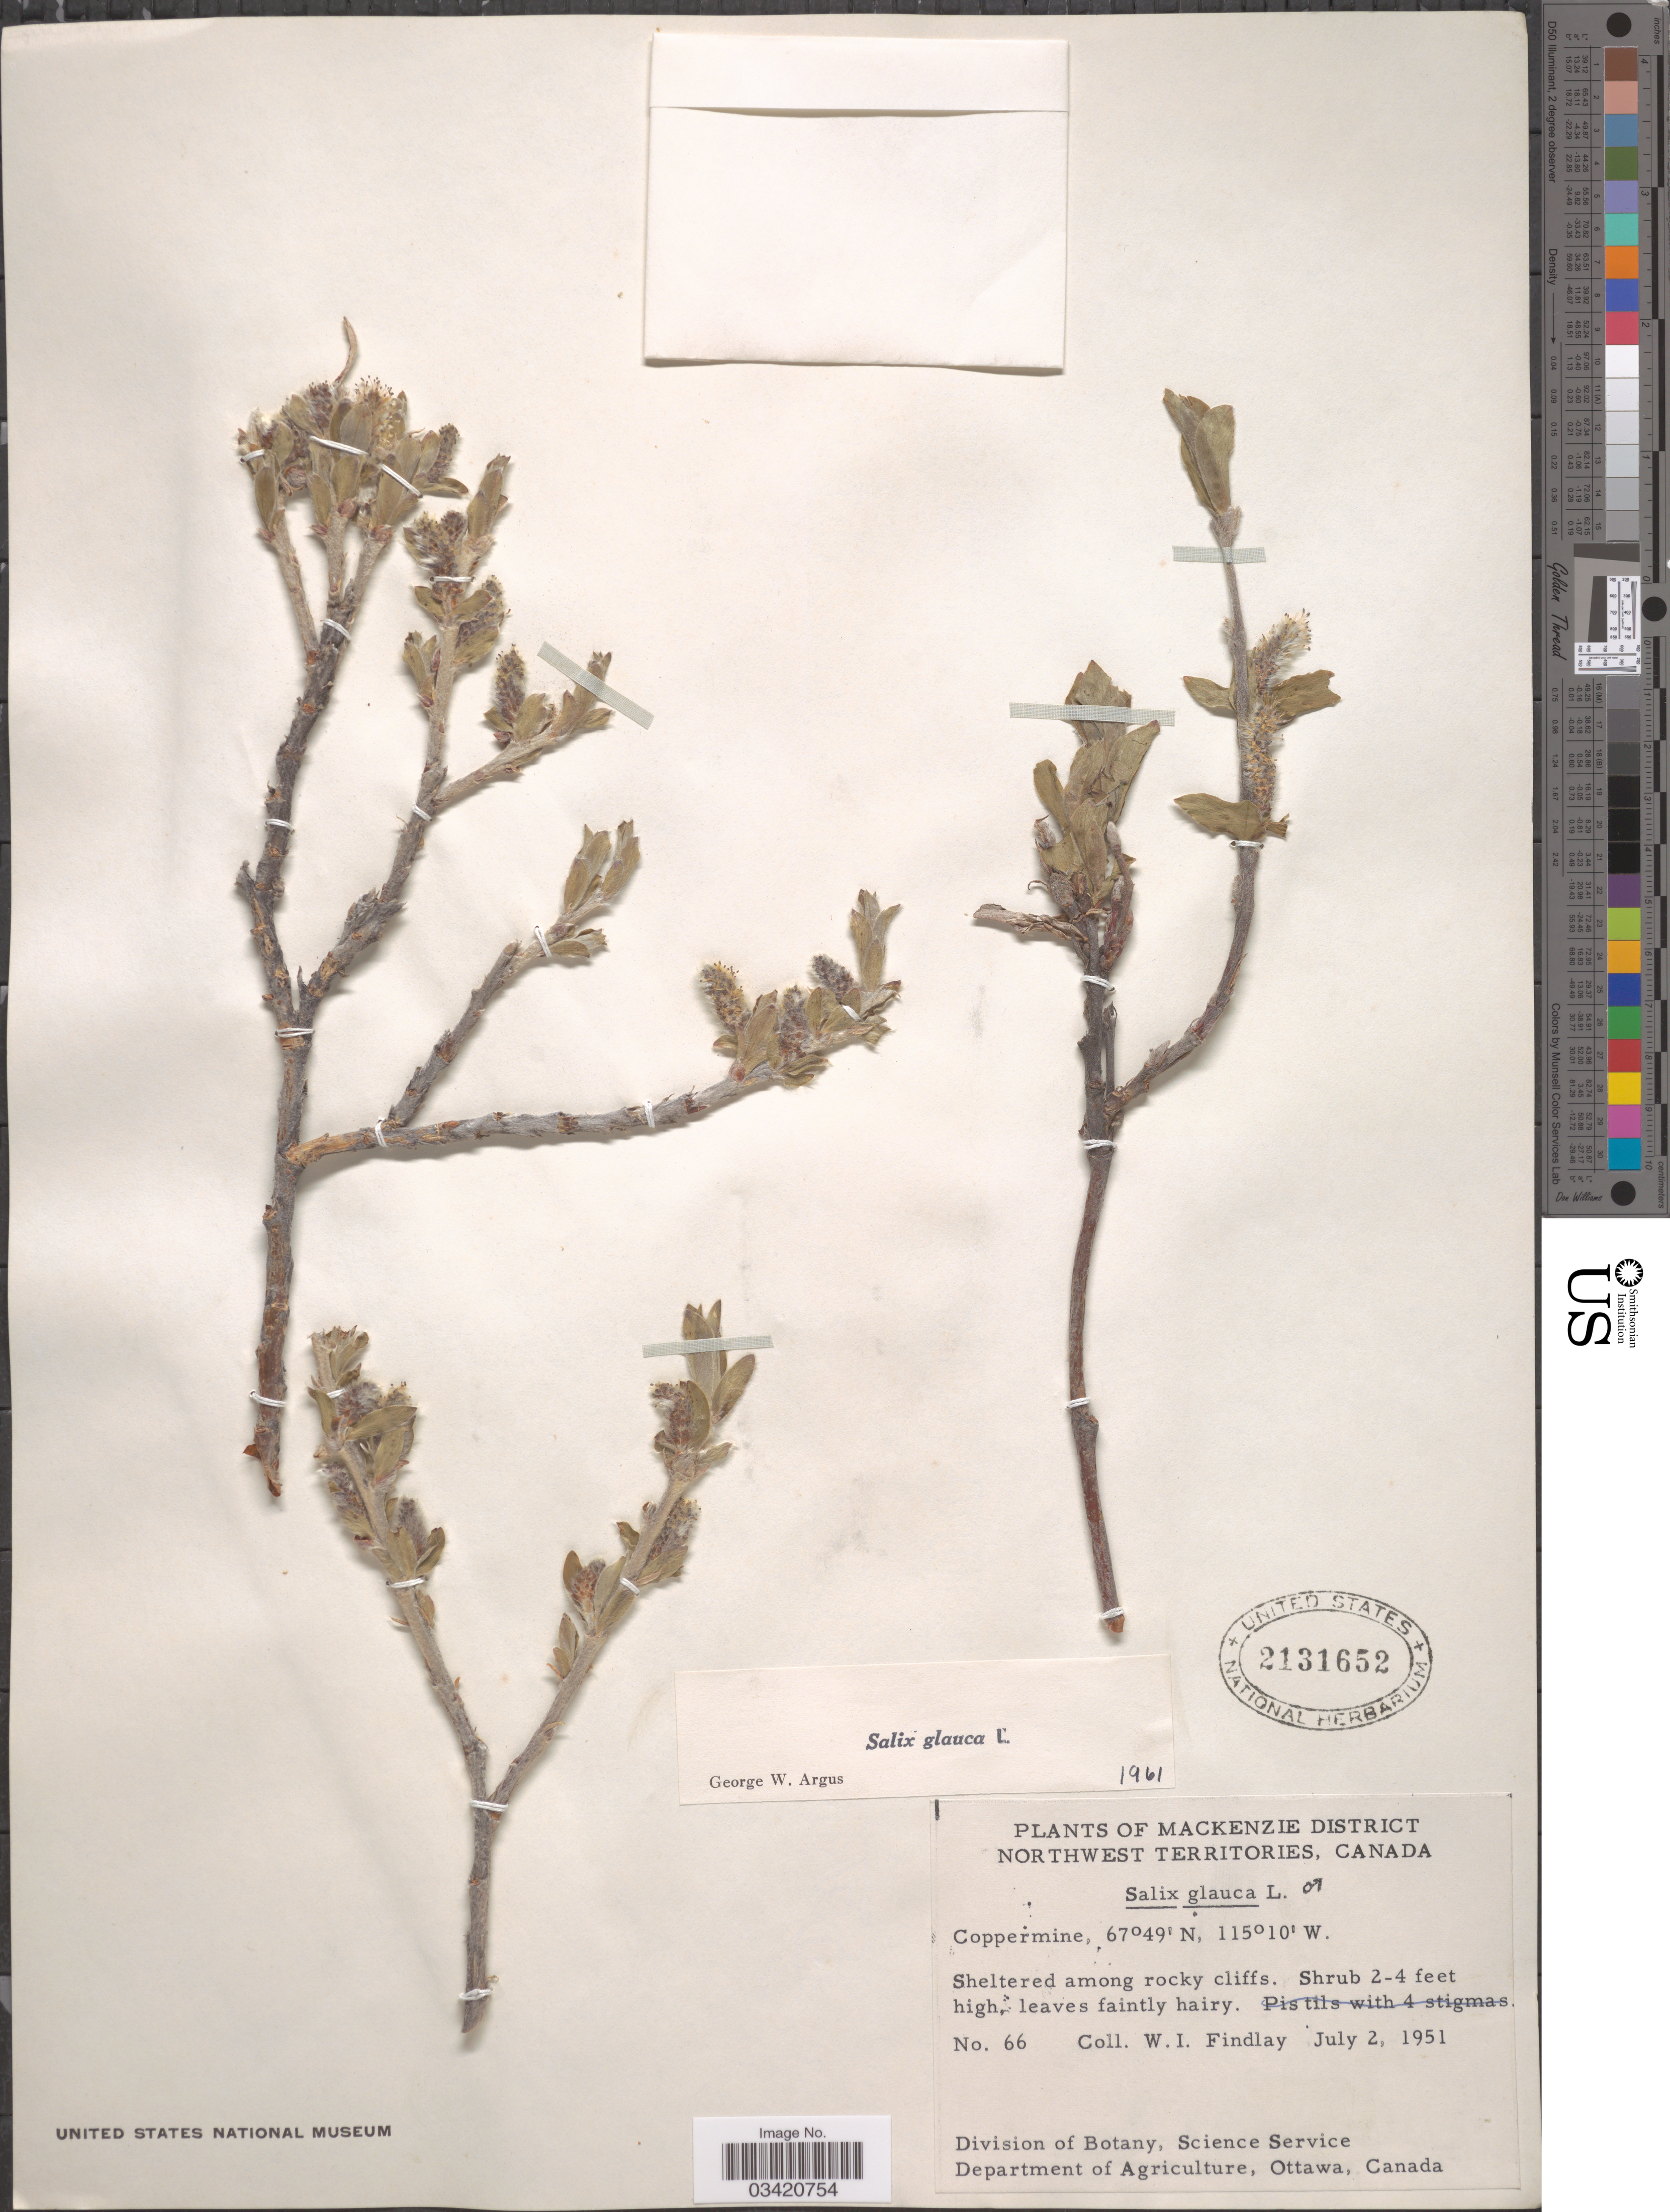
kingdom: Plantae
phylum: Tracheophyta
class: Magnoliopsida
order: Malpighiales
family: Salicaceae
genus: Salix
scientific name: Salix glauca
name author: L.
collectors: W. Findlay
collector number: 66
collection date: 1951-07-02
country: Canada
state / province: Northwest Territories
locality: Mackenzie District. Coppermine.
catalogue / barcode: US 2131652